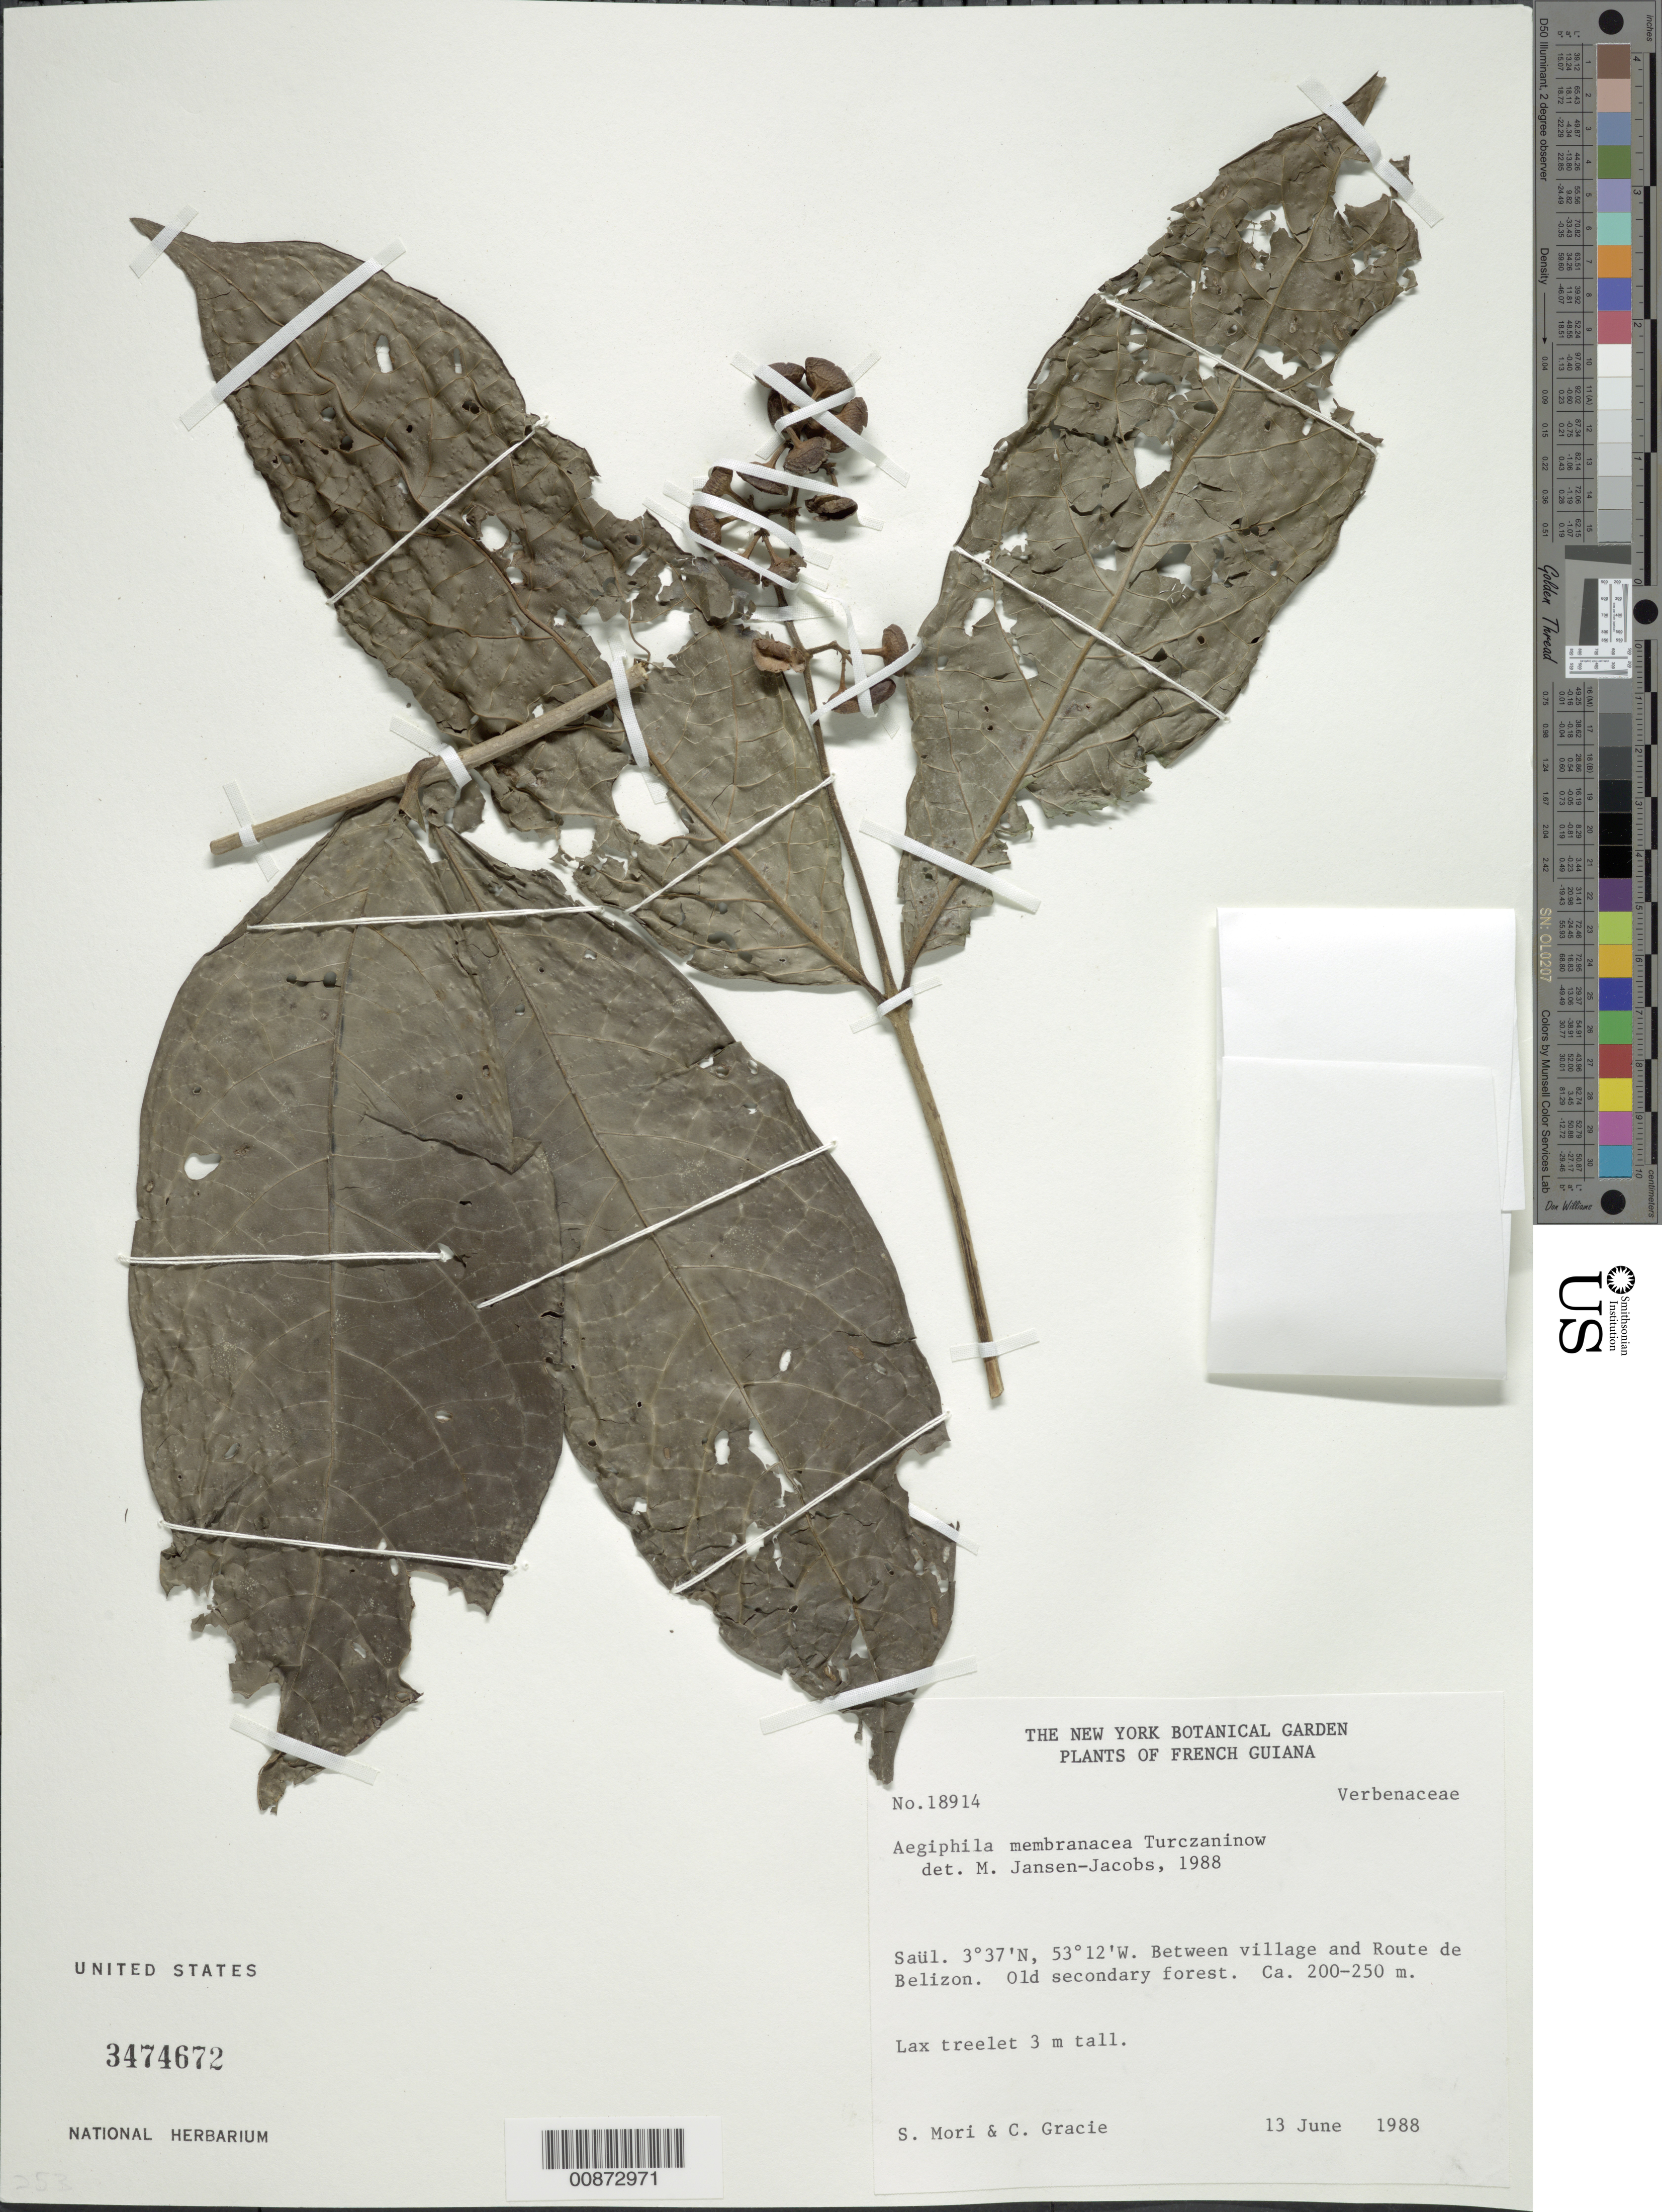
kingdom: Plantae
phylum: Tracheophyta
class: Magnoliopsida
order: Lamiales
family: Lamiaceae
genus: Aegiphila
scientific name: Aegiphila membranacea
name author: Turcz.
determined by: Jansen-Jacobs, M. J., (U), Nationaal Herbarium Nederland, Utrecht University branch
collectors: S. Mori & C. A. Gracie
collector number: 18914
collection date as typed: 13-Jun-88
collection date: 1988-06-13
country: French Guiana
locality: Saül, between village and Route de Belizon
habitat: Old secondary forest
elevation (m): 200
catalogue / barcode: US 3474672